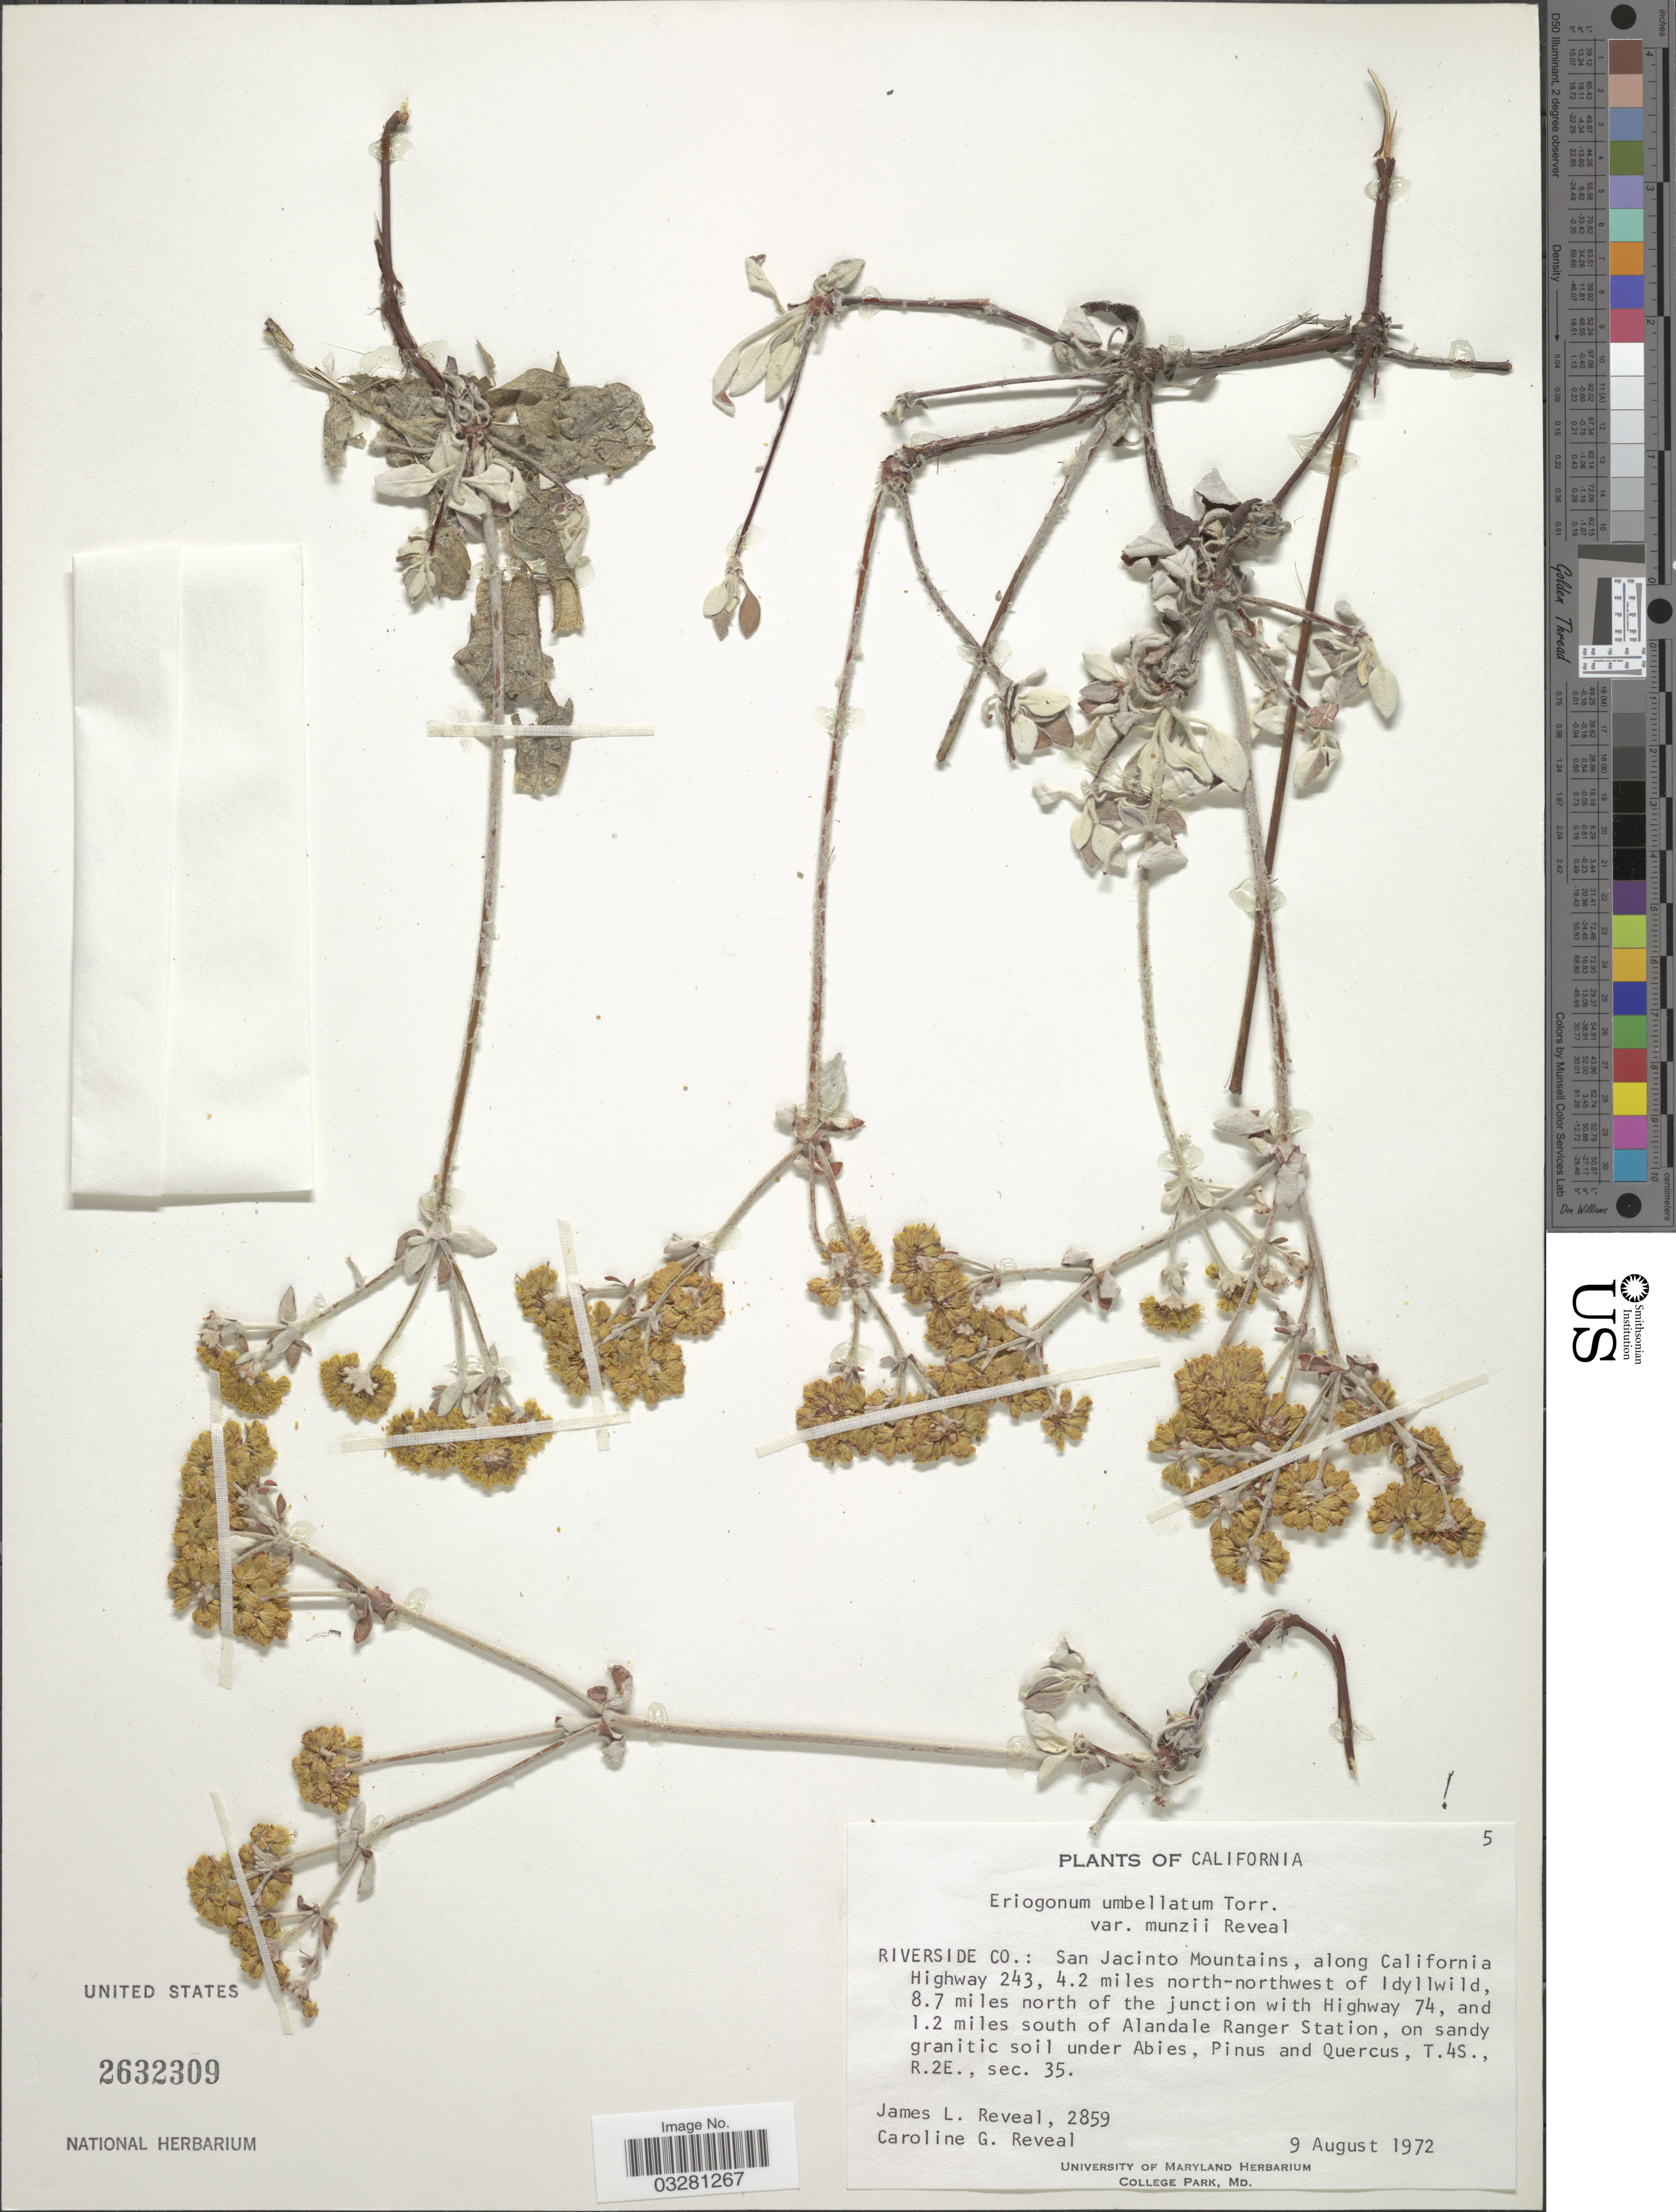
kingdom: Plantae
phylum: Tracheophyta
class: Magnoliopsida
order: Caryophyllales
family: Polygonaceae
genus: Eriogonum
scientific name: Eriogonum umbellatum var. umbellatum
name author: Torr.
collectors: J. L. Reveal & C. G. Reveal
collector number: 2859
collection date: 1972-08-09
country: United States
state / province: California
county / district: Riverside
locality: Riverside Co.: San Jacinto Mountains, along California Highway 243, 4.2 miles north-northwest of Idyllwild, 8.7 miles north of the junction with Highway 74, and 1.2 miles south of Alandale Ranger Station. T.4S., R.2E., sec.35.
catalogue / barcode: US 2632309